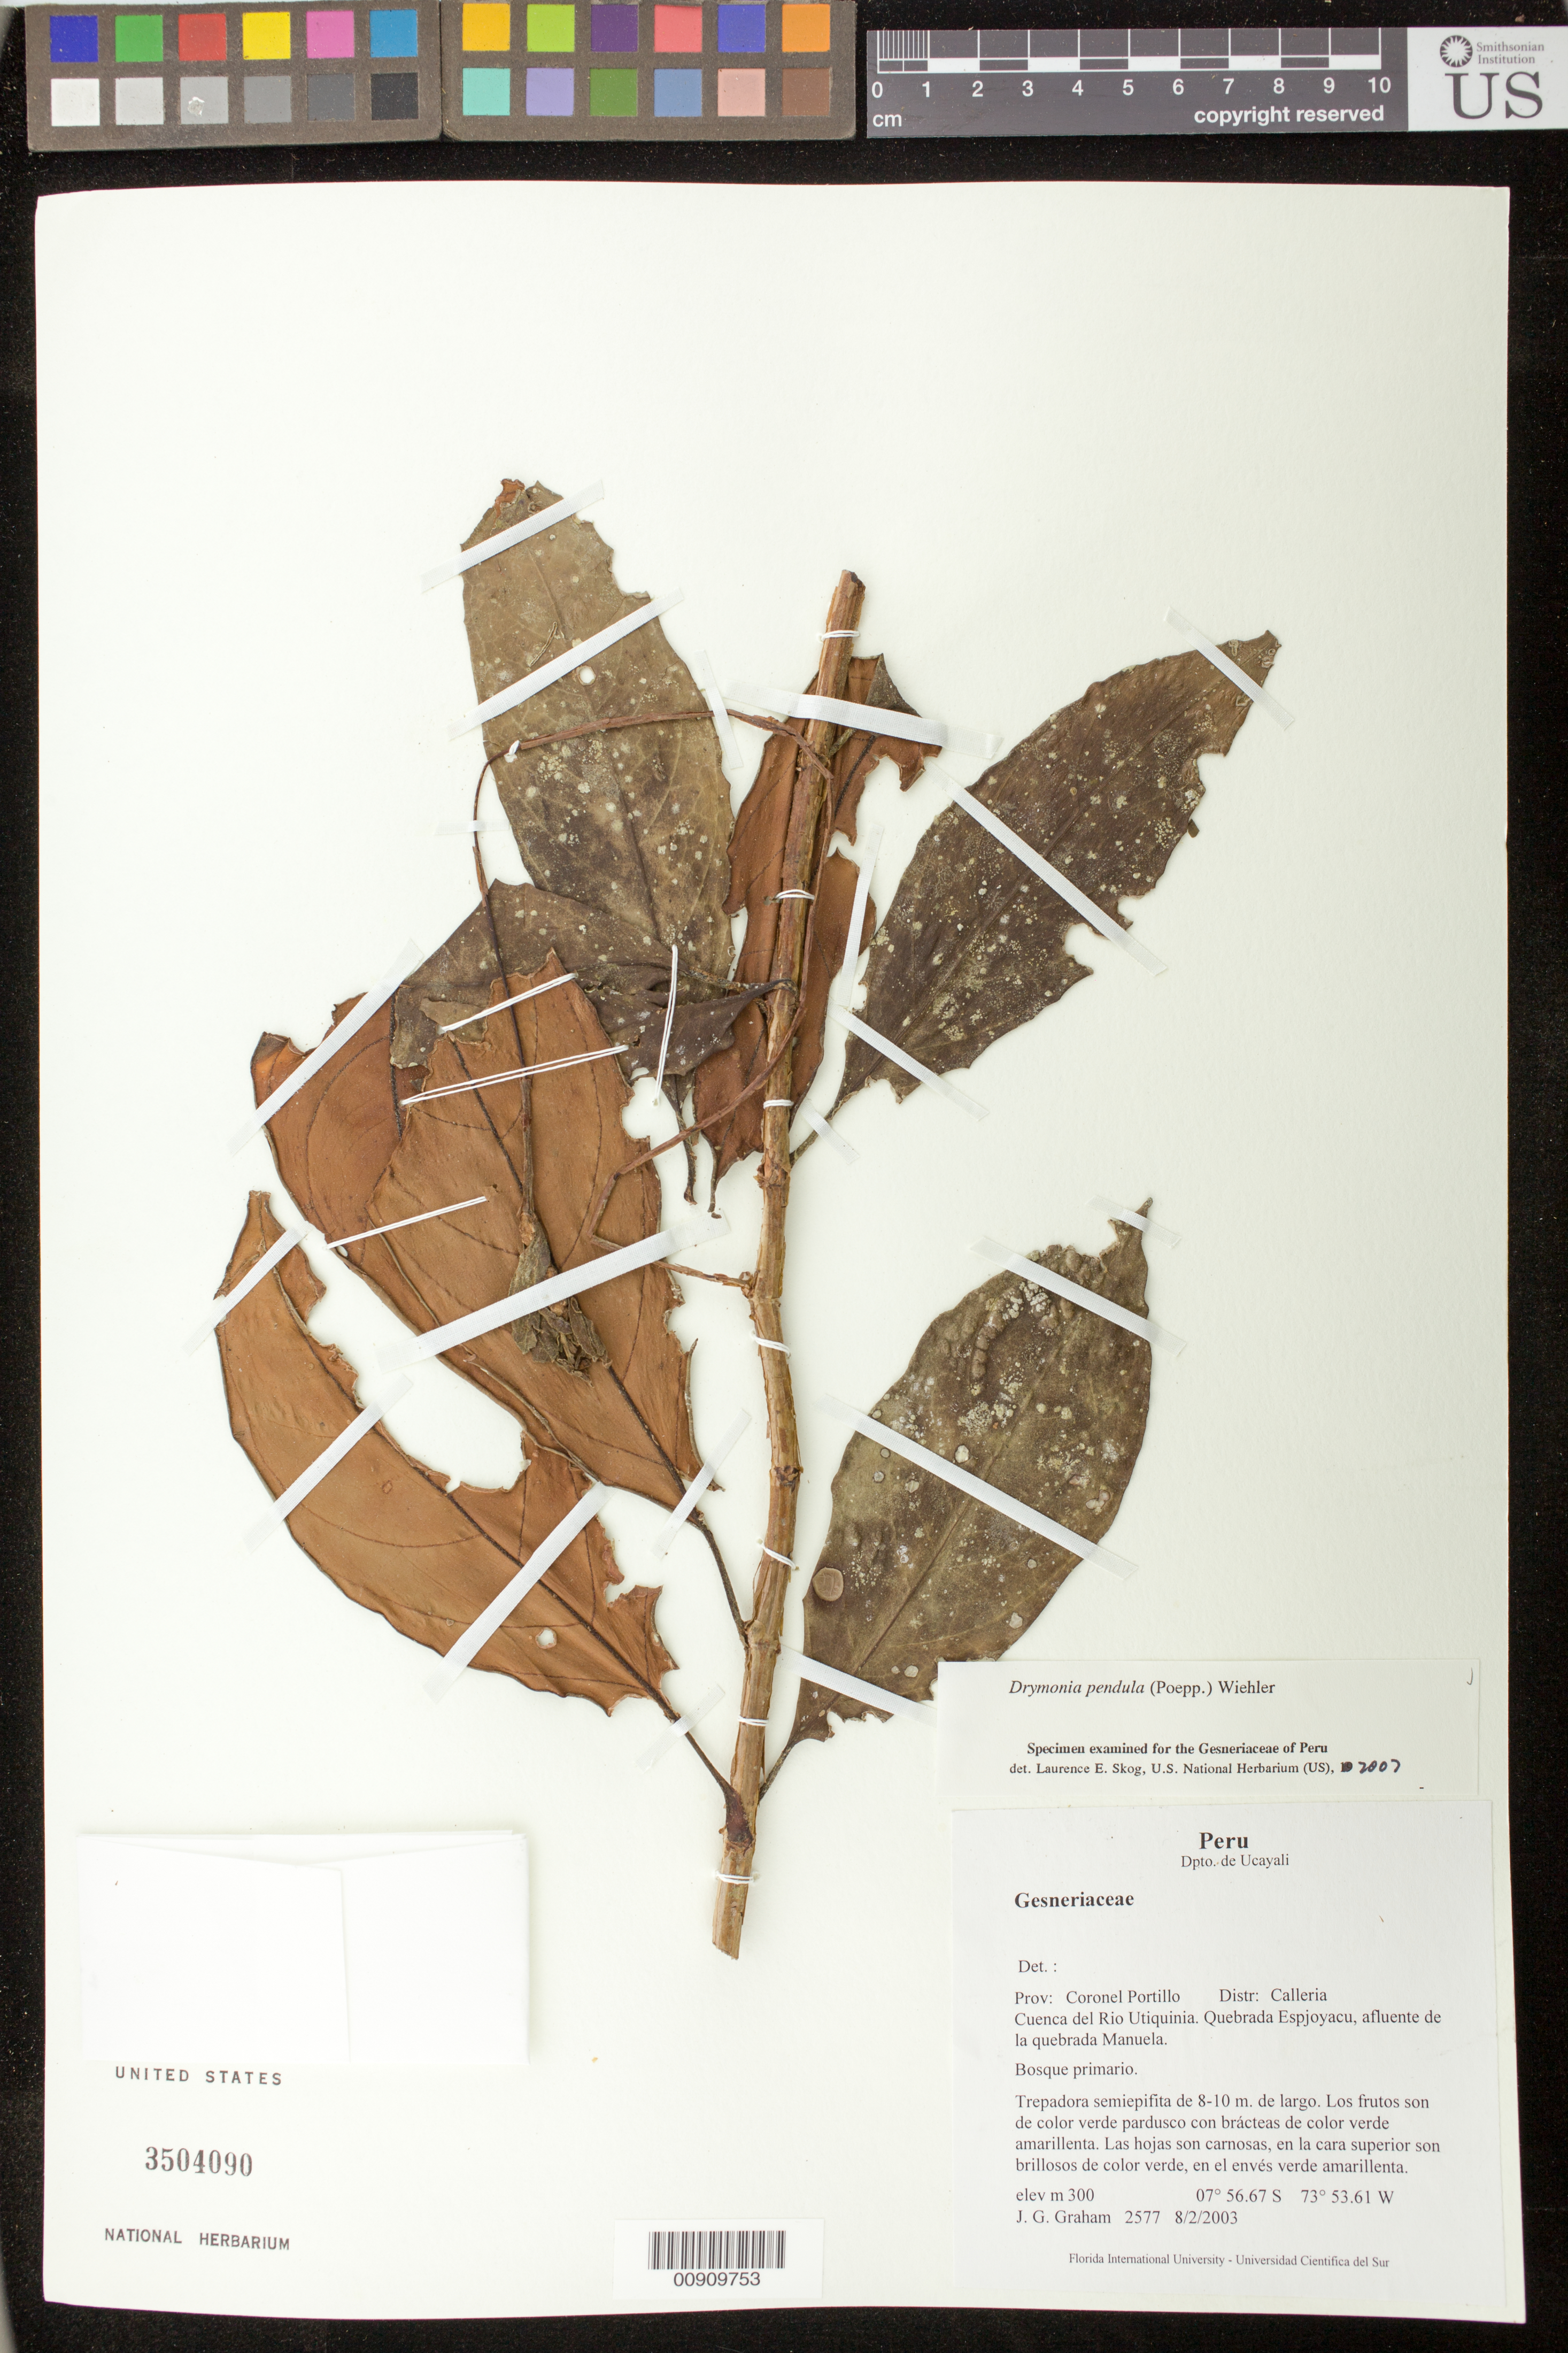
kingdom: Plantae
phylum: Tracheophyta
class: Magnoliopsida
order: Lamiales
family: Gesneriaceae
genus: Drymonia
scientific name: Drymonia pendula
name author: (Poepp.) Wiehler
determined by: Skog, Laurence E.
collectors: J. G. Graham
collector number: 2577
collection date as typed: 02 Aug 2003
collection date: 2003-08-02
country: Peru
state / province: Ucayali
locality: Prov. Coronel Portillo, Distr. Calleria. Cuenca del Rio Utiquinia. Quebrada Espjoyacu, afluente de la quebrada Manuela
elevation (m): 300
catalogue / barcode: US 3504090